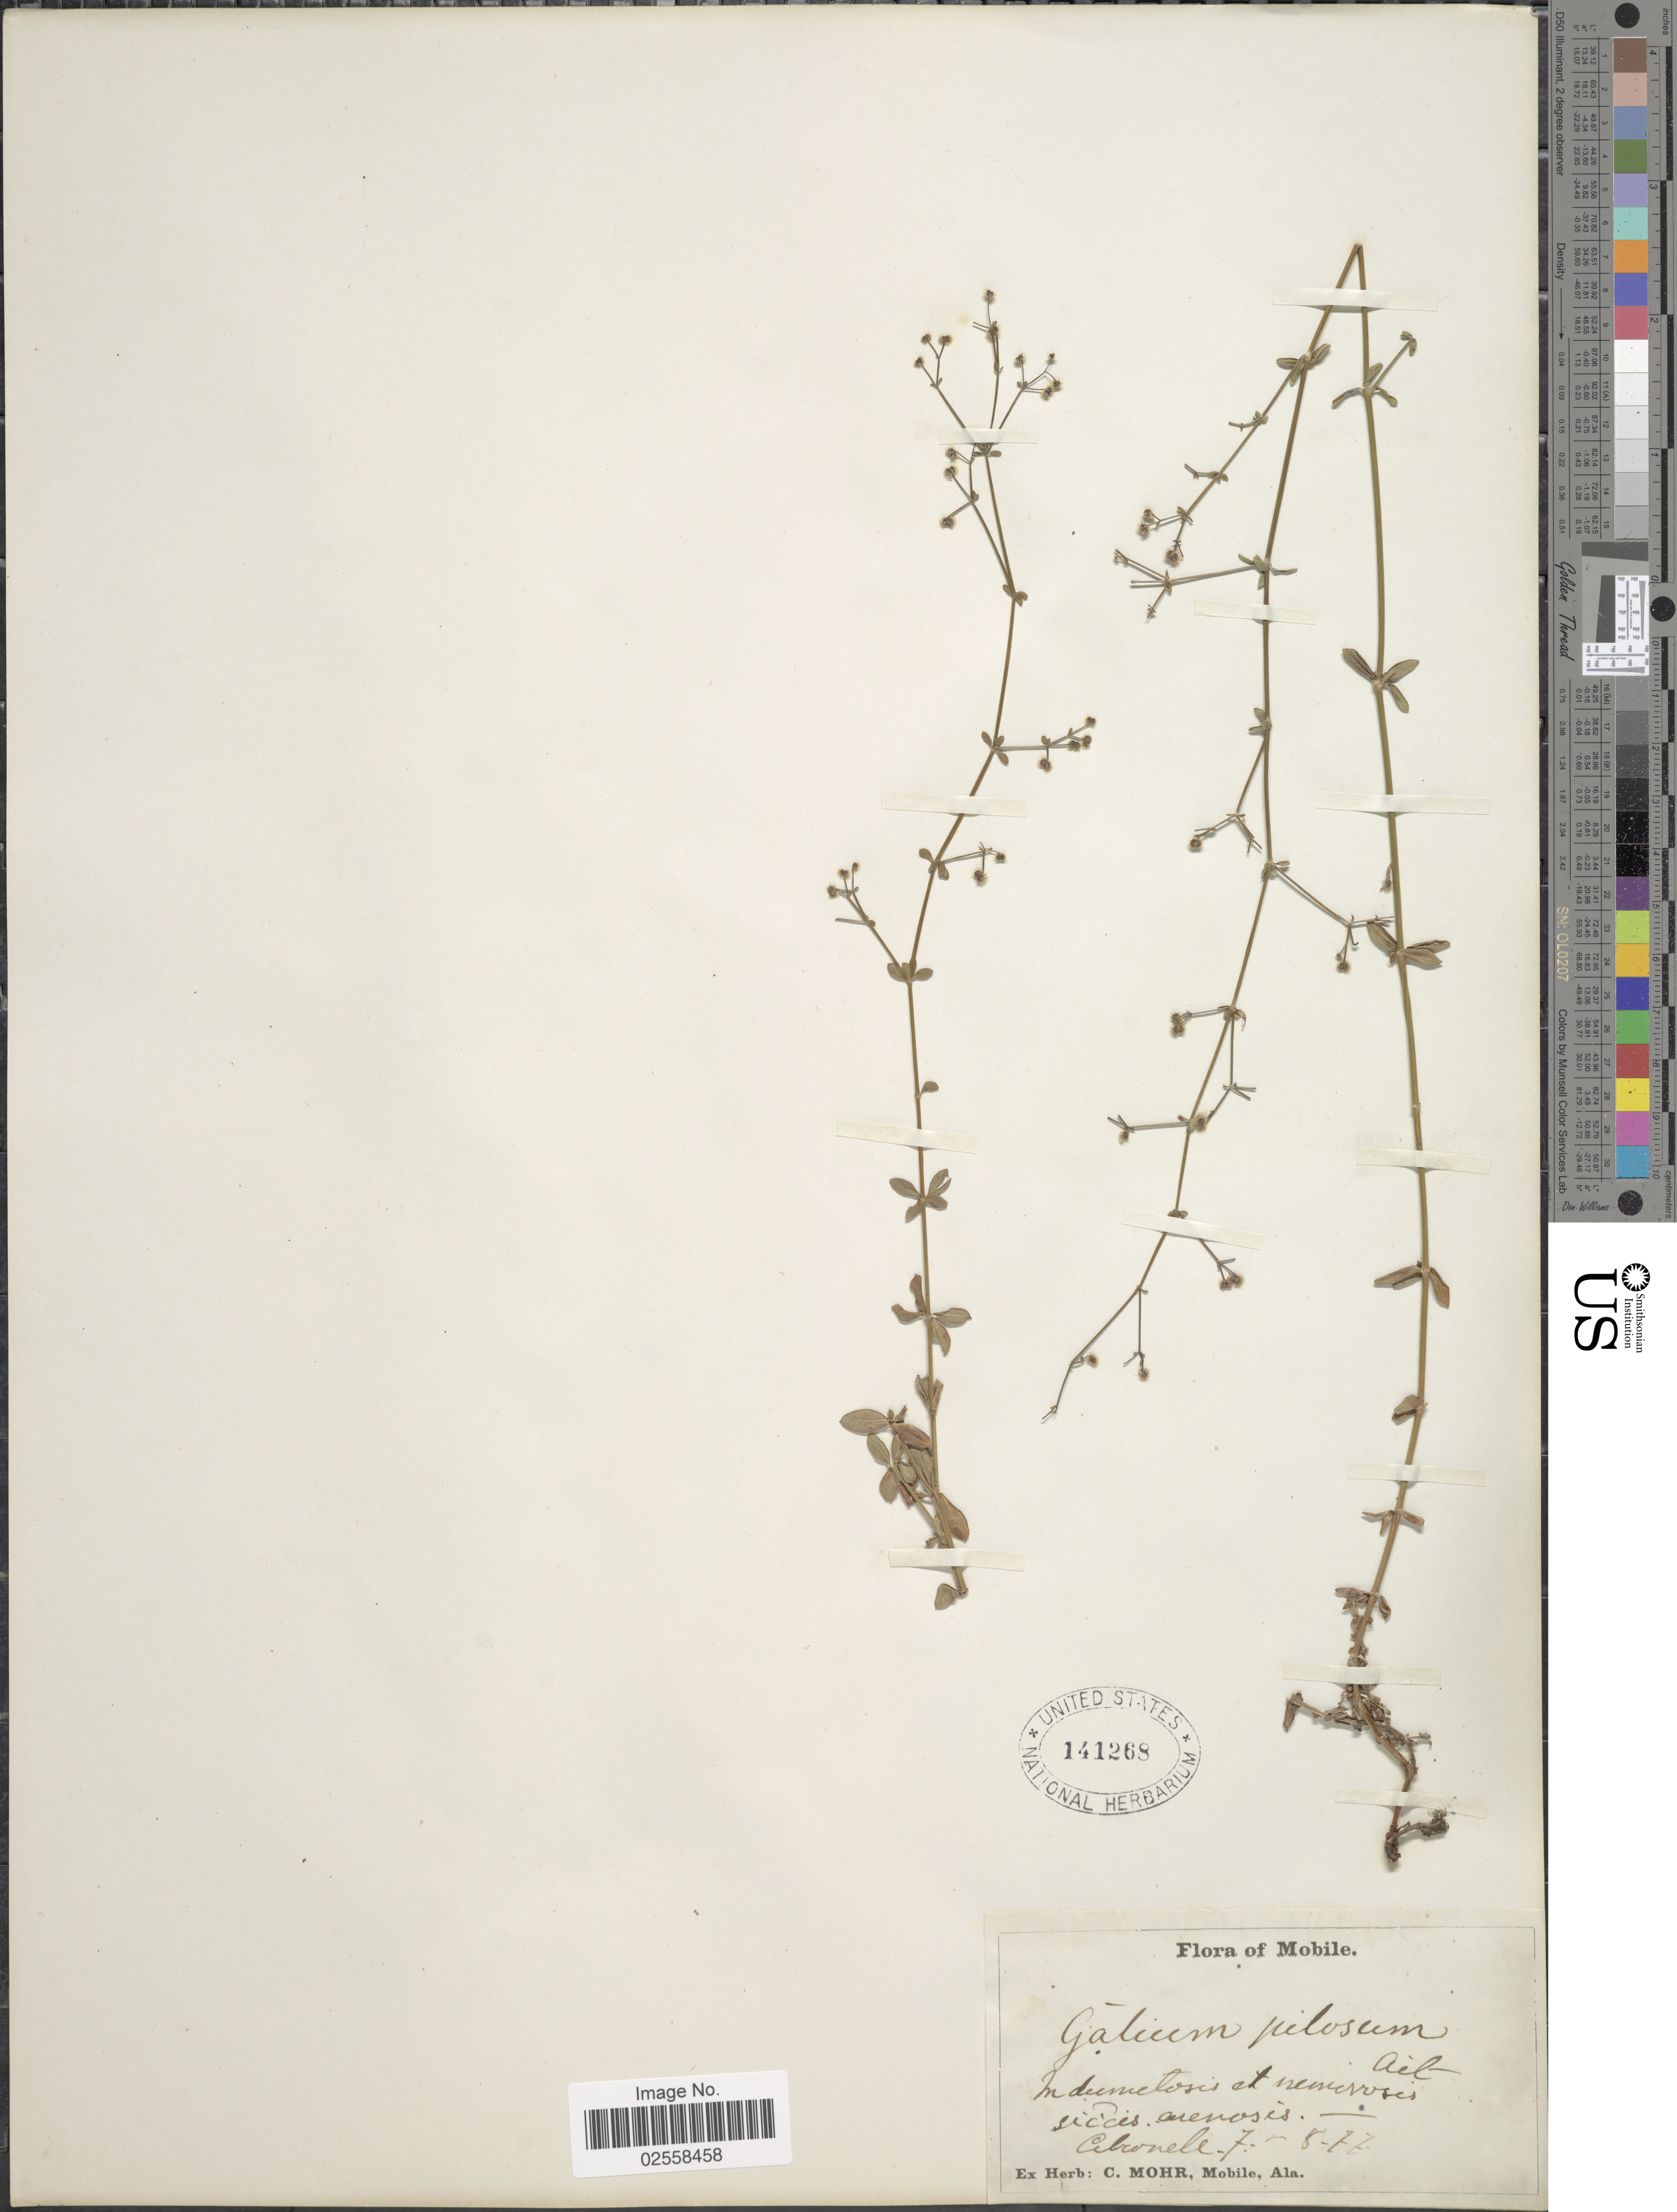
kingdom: Plantae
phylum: Tracheophyta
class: Magnoliopsida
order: Gentianales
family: Rubiaceae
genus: Galium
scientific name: Galium pilosum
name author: Aiton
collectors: ex herb. C. Mohr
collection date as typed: Transcribed d/m/y: 7/8/77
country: United States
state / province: Alabama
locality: Mobile, Citronelle.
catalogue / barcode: US 141268